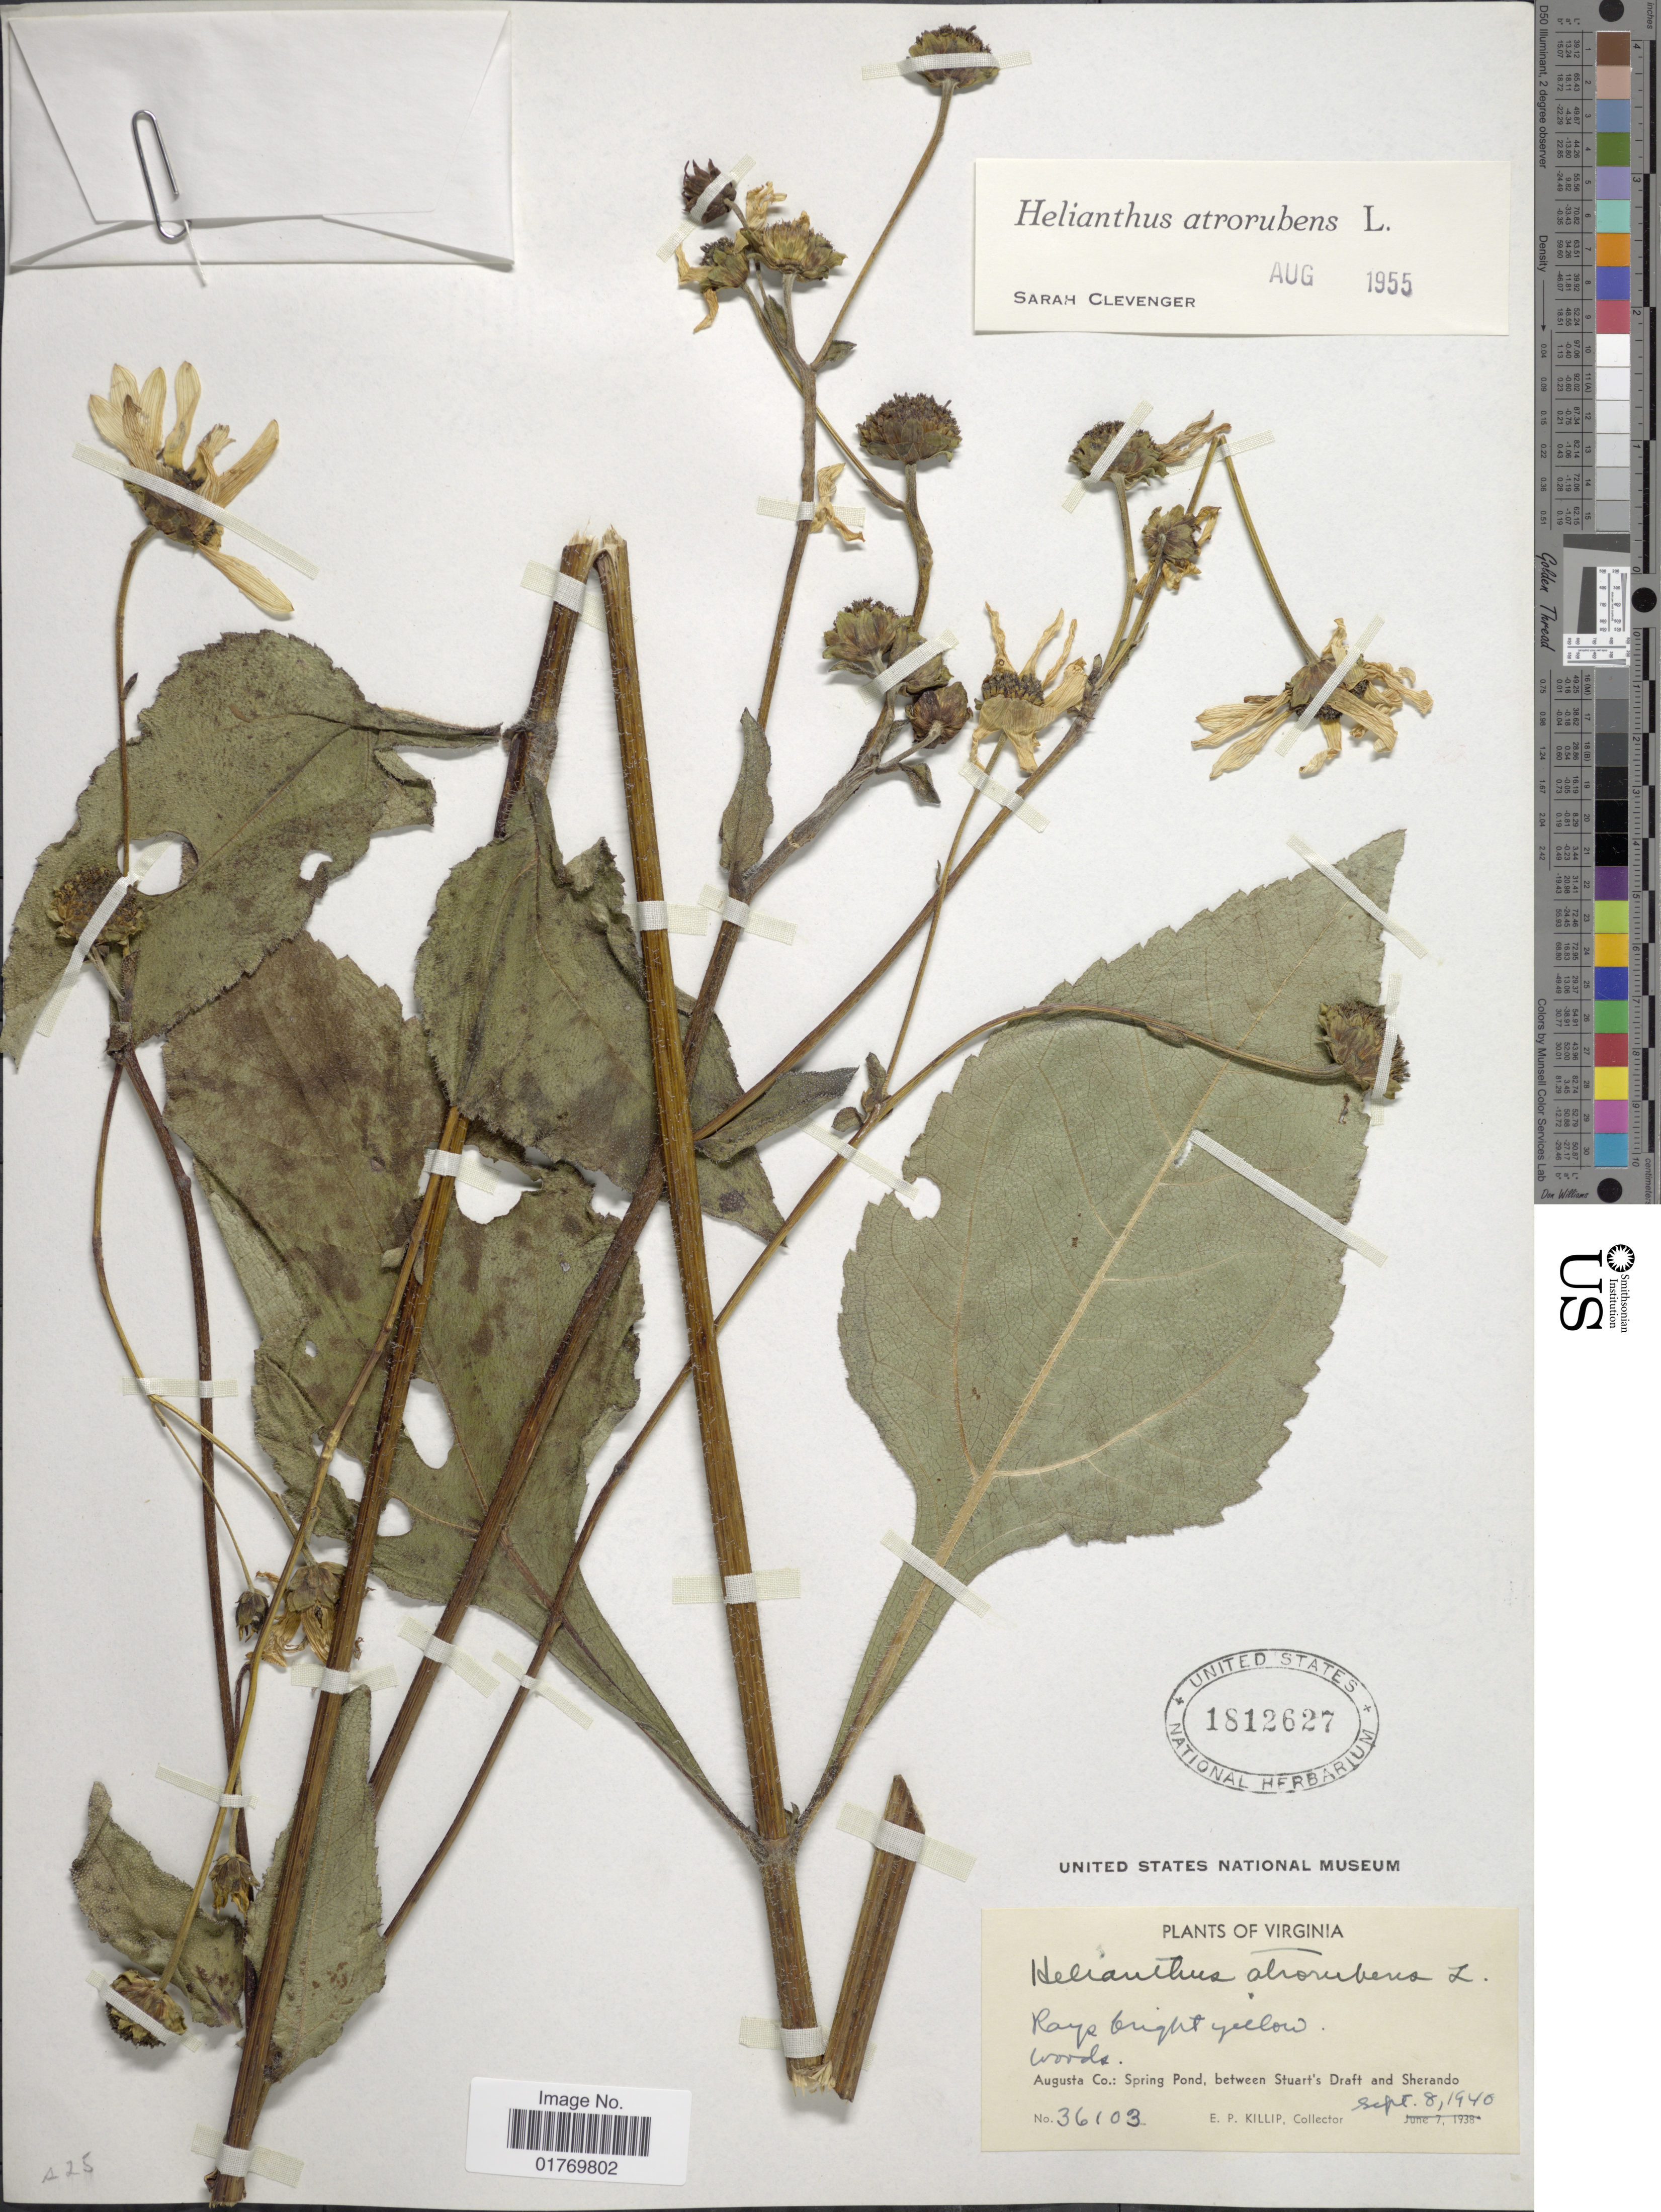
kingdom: Plantae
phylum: Tracheophyta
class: Magnoliopsida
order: Asterales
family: Asteraceae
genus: Helianthus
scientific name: Helianthus atrorubens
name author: L.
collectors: E. P. Killip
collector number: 36103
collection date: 1940-09-08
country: United States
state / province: Virginia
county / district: Augusta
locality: Augusta Co.: Spring Pond, between Stuart's Draft and Sherando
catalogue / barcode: US 1812627